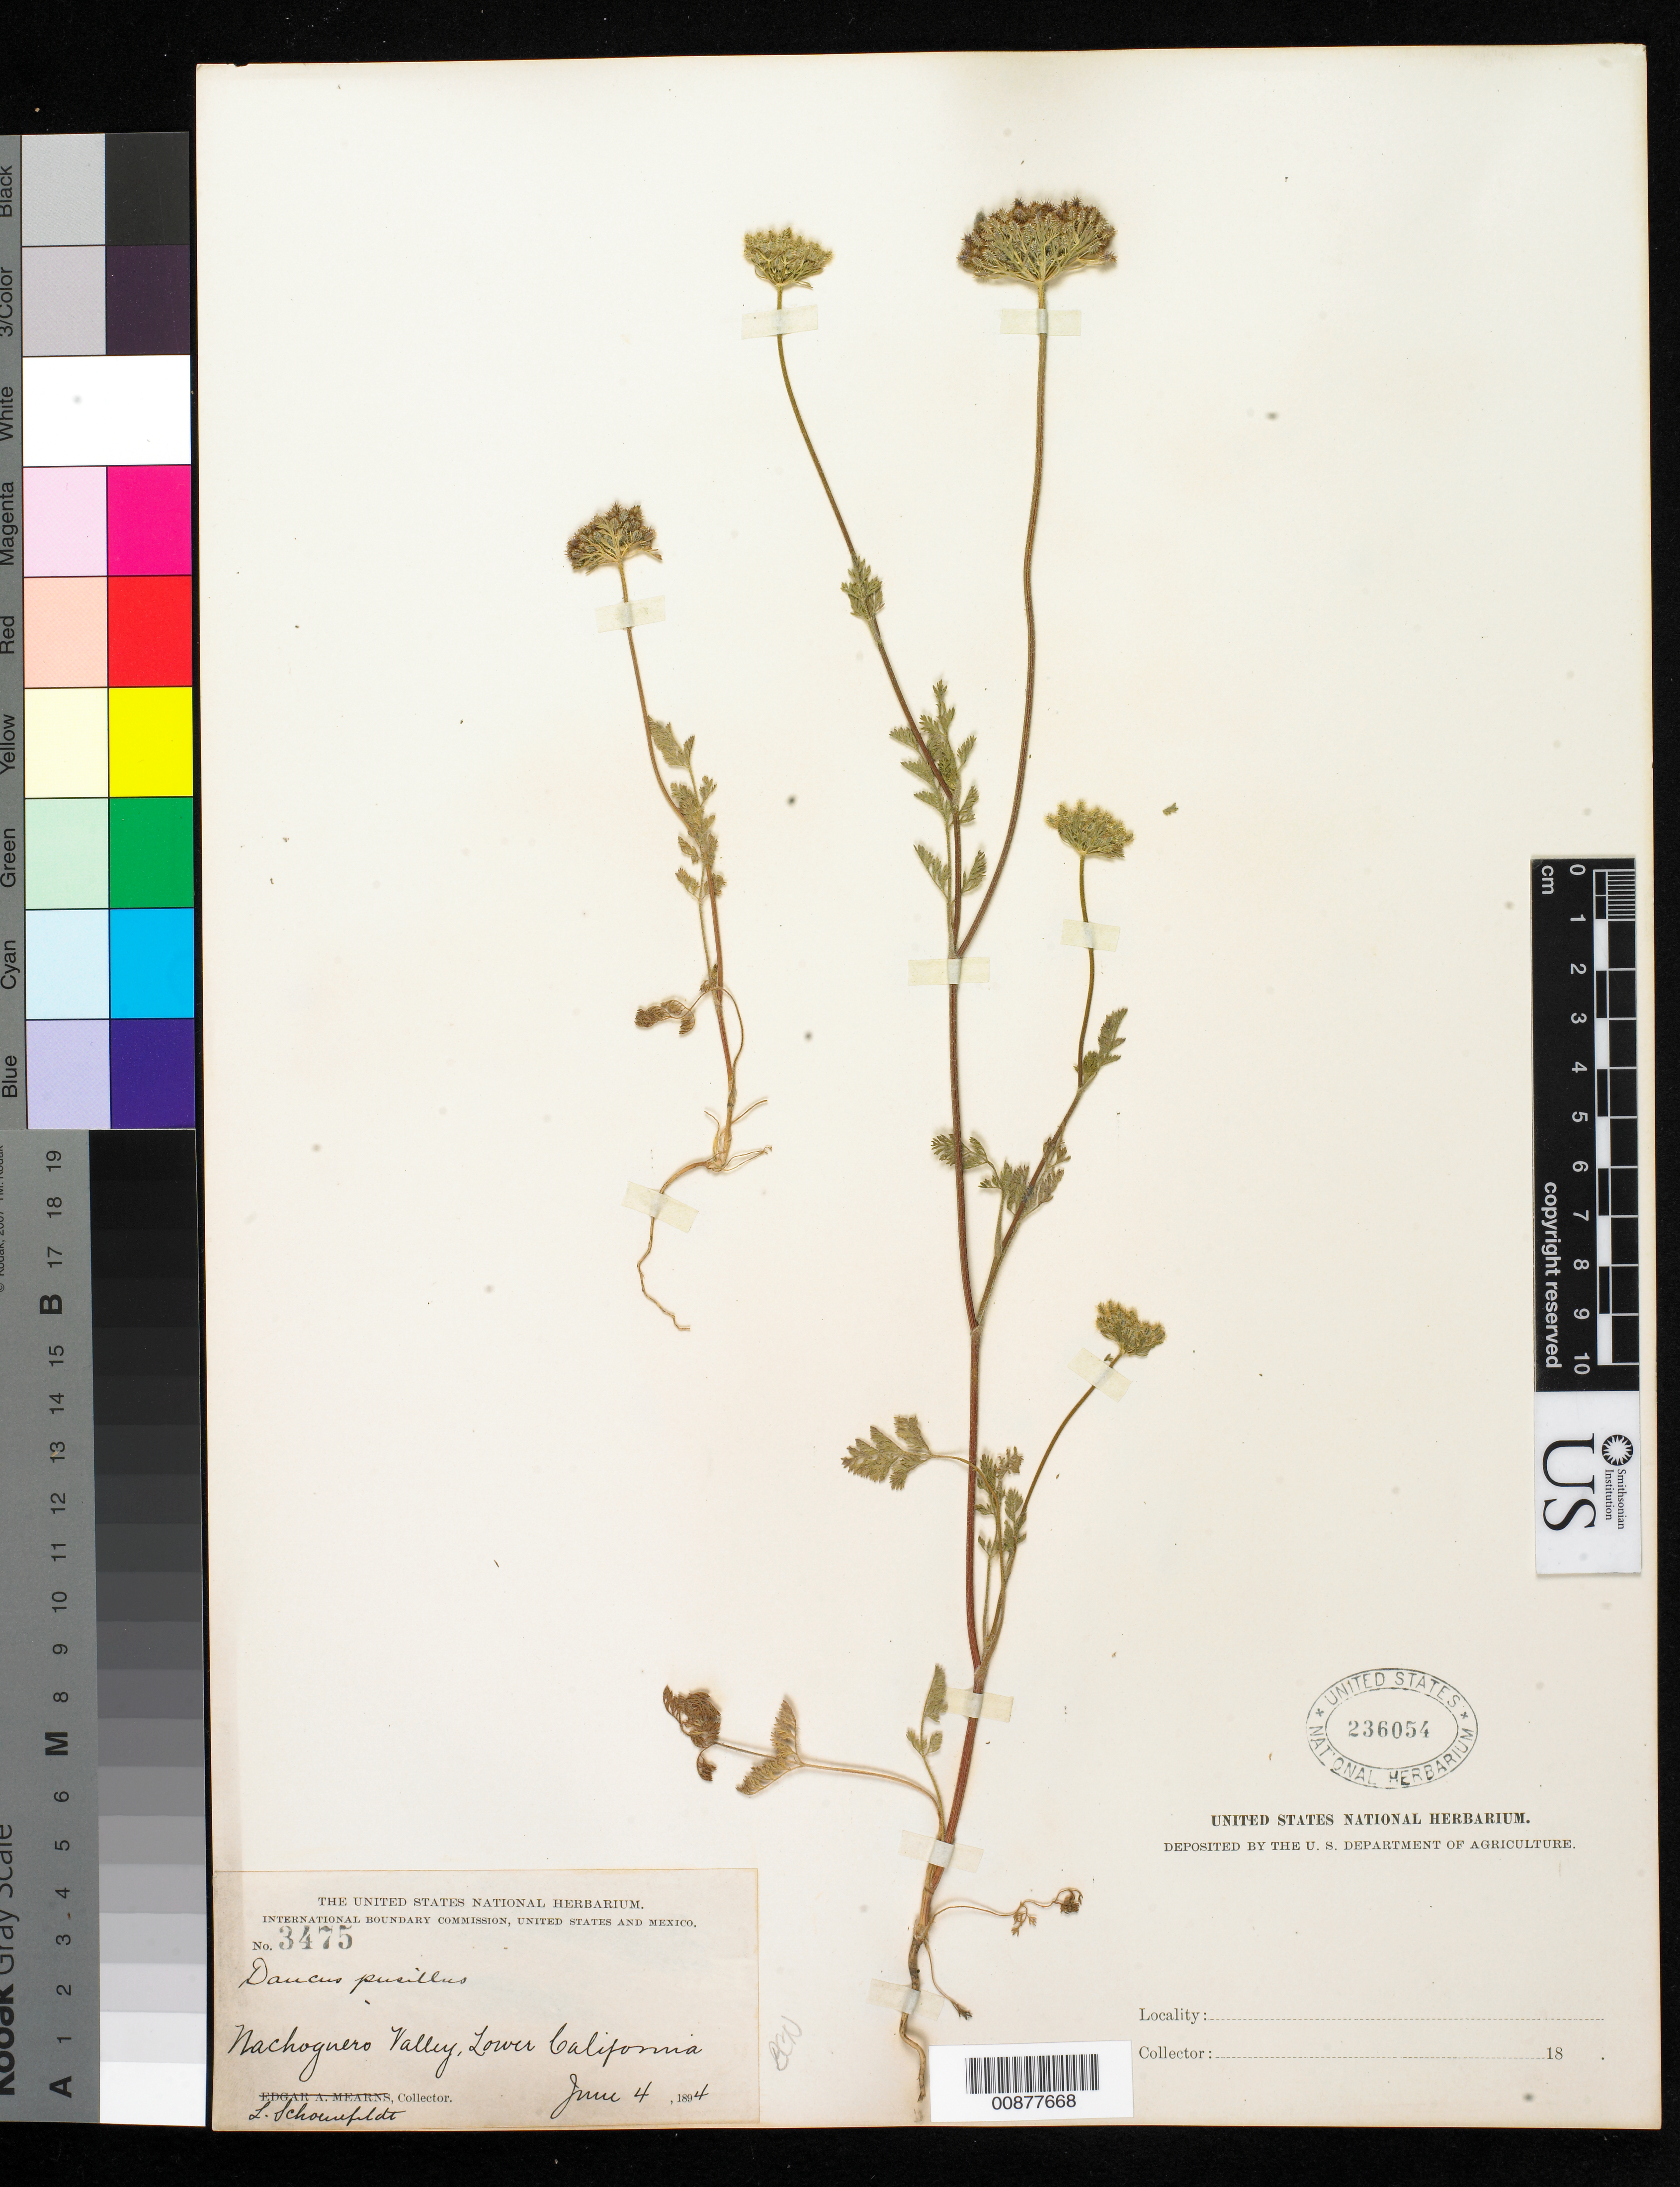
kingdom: Plantae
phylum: Tracheophyta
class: Magnoliopsida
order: Apiales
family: Apiaceae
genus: Daucus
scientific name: Daucus pusillus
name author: Michx.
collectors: L. Schoenfeldt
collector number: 3475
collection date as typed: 04 Jun 1894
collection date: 1894-06-04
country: Mexico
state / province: Baja California Norte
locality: Nachoguero Valley, Baja California.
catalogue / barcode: US 236054